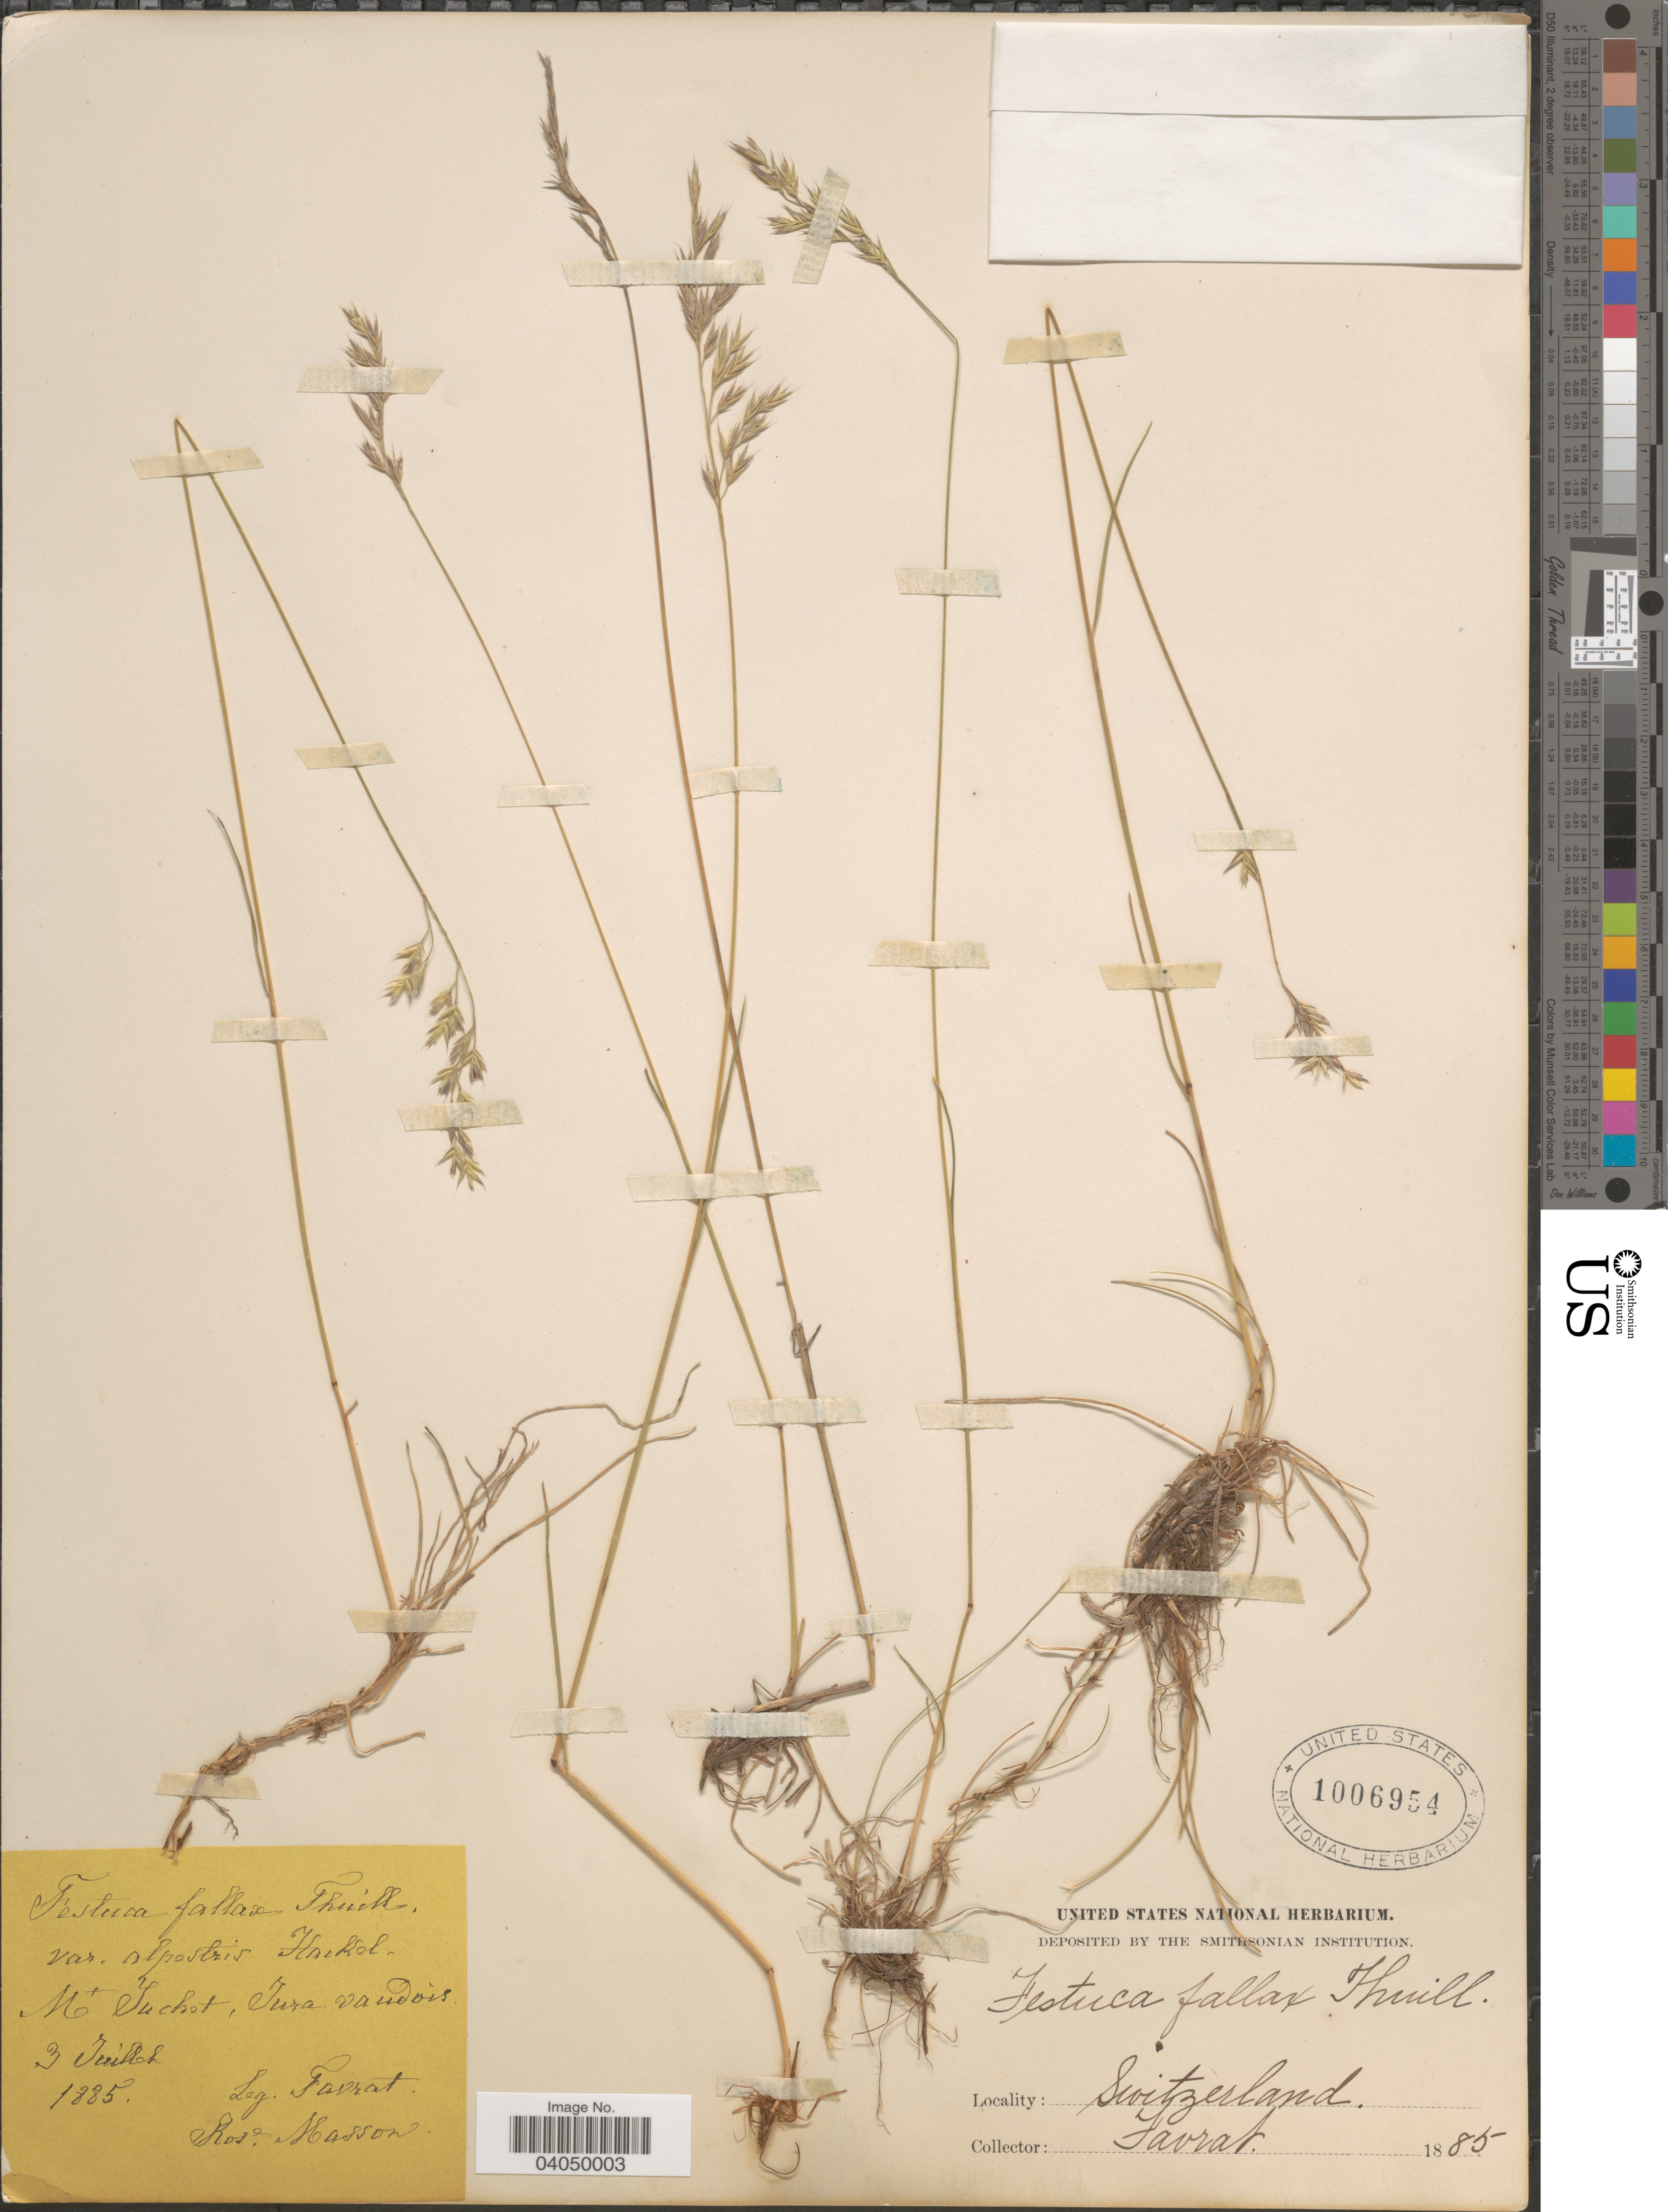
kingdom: Plantae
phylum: Tracheophyta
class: Liliopsida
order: Poales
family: Poaceae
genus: Festuca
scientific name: Festuca rubra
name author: L.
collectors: L. Favrat & R. Masson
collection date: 1885-07-03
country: Switzerland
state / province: Jura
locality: Mt Suchet, Jura vaudois.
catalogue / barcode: US 1006954